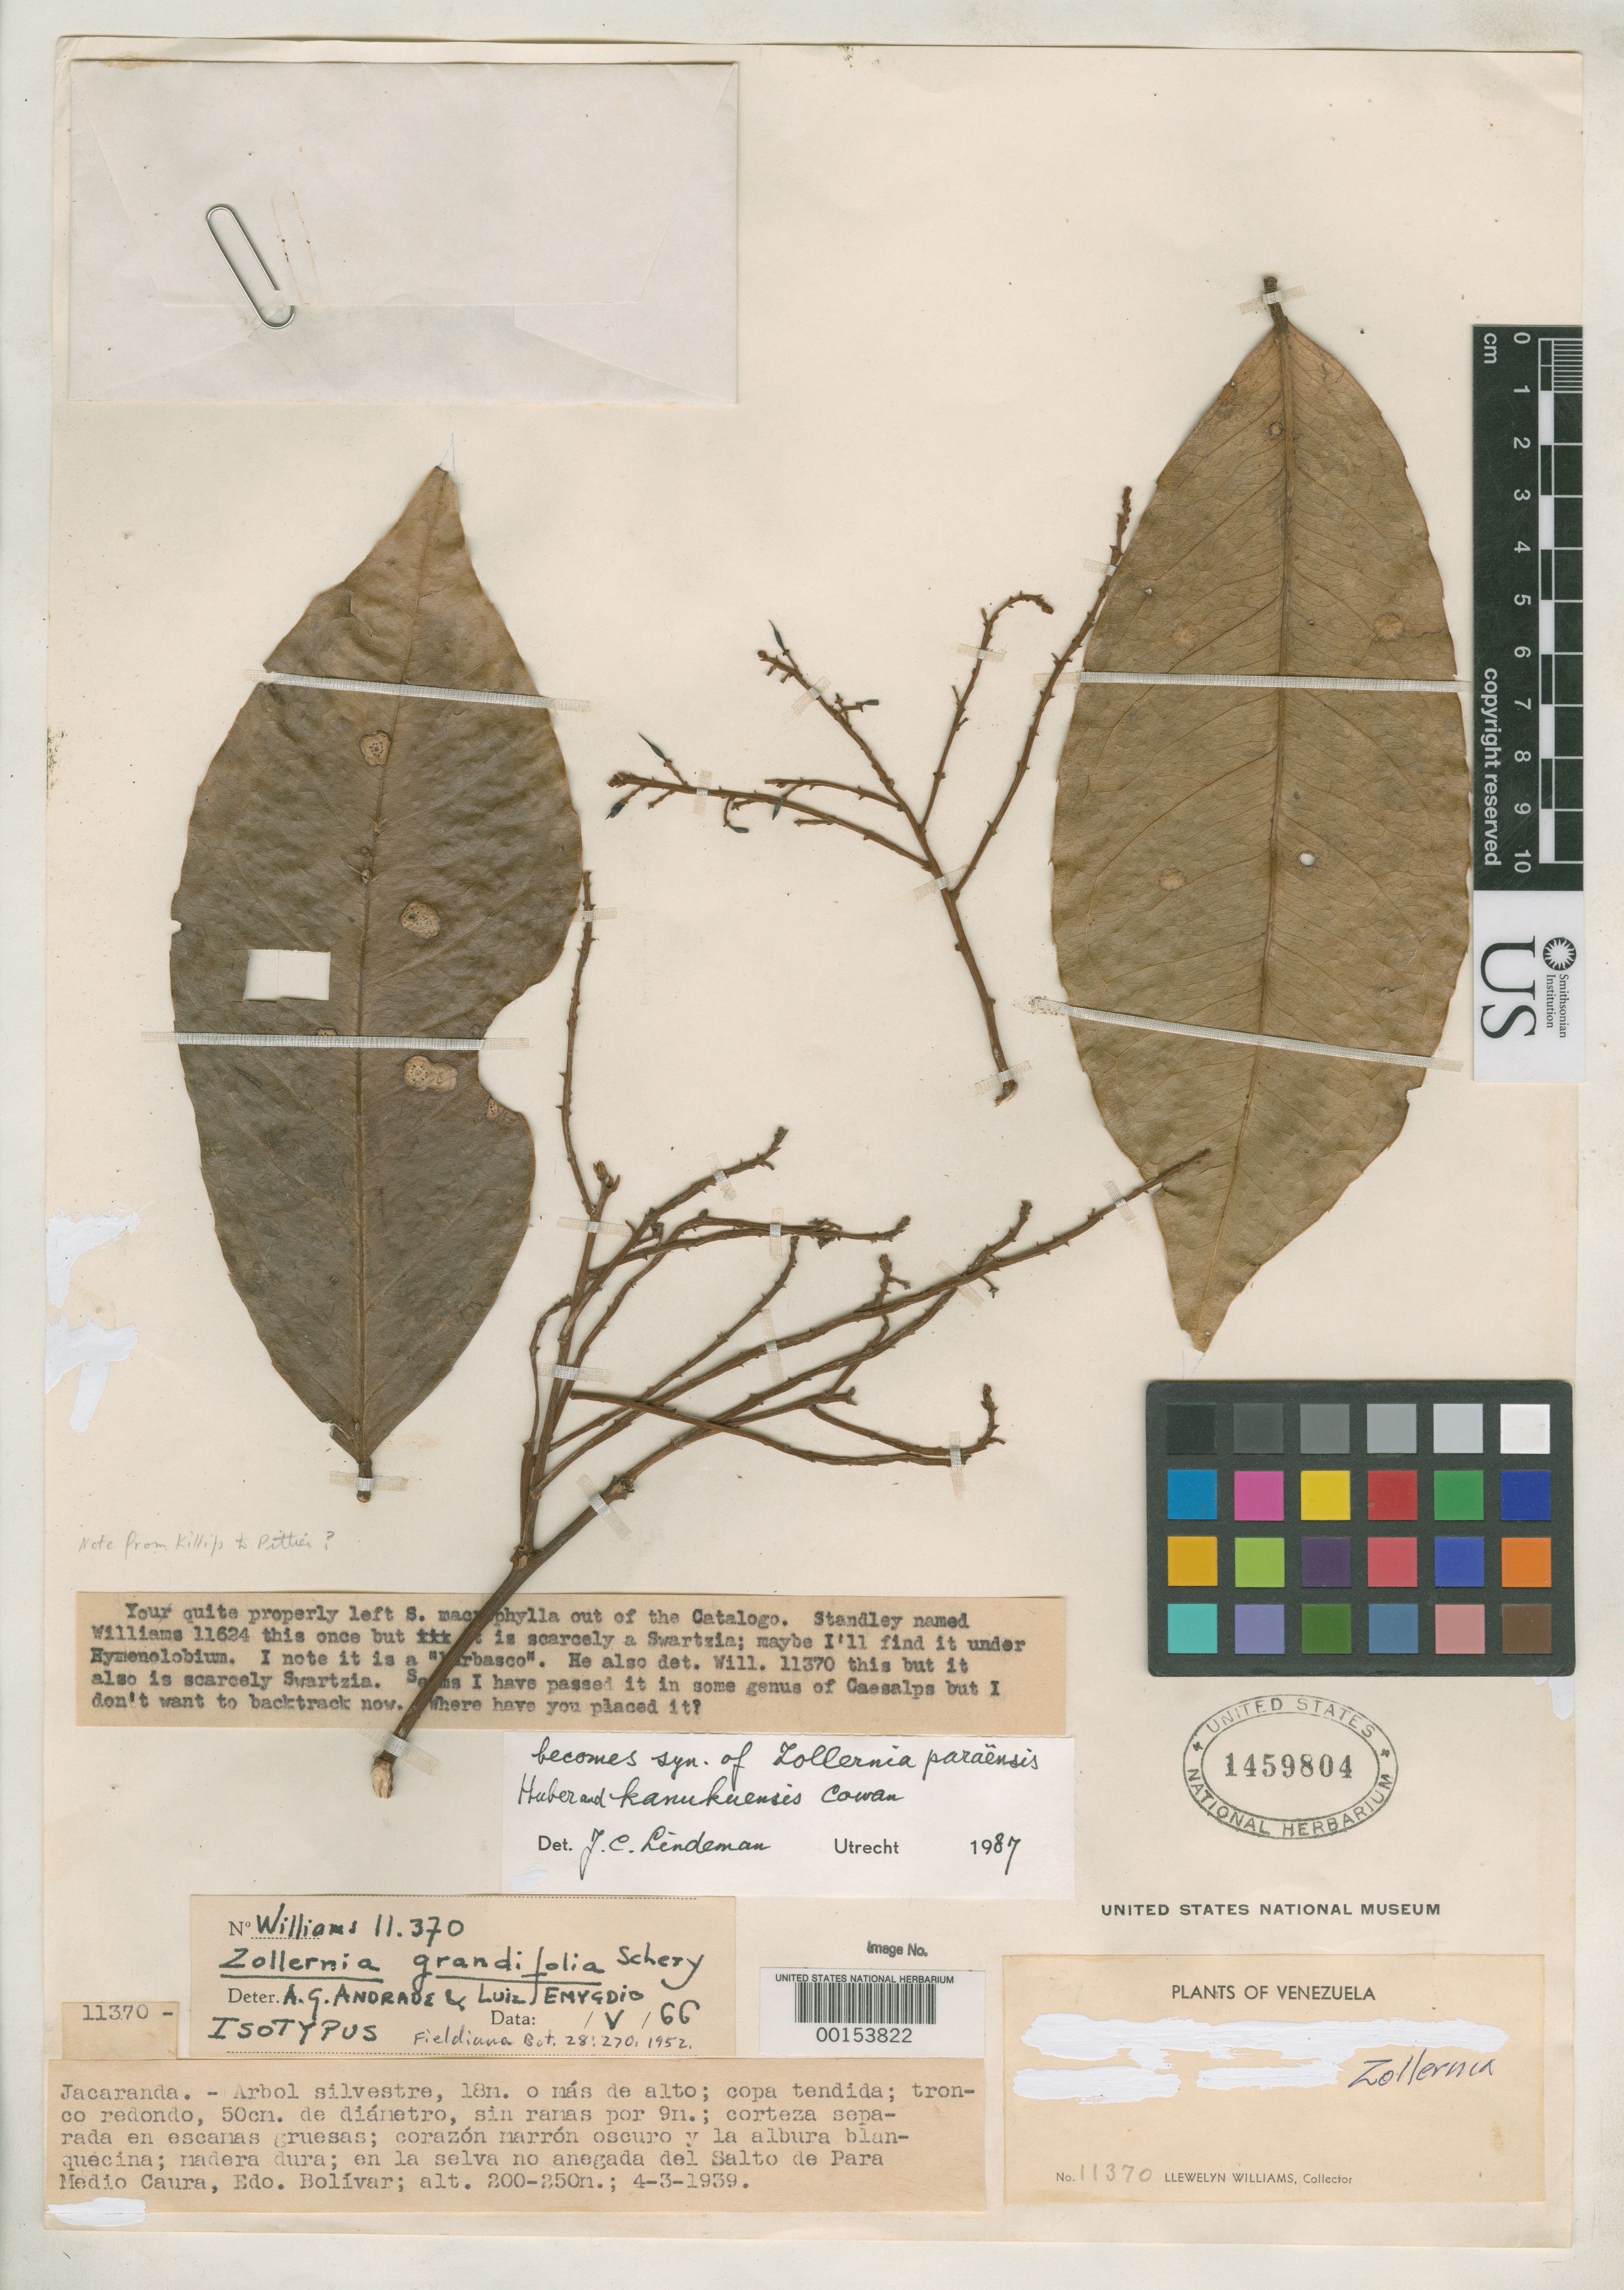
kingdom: Plantae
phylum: Tracheophyta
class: Magnoliopsida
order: Fabales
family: Fabaceae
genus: Zollernia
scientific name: Zollernia grandiflora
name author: Schery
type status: Isotype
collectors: Ll. Williams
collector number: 11370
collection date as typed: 04 Mar 1939 or 03 Apr 1939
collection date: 1939-03-04 or 1939-04-03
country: Venezuela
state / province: Bolivar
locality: Salto de Para, Medio Caura, upland forest.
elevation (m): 200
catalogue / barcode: US 1459804